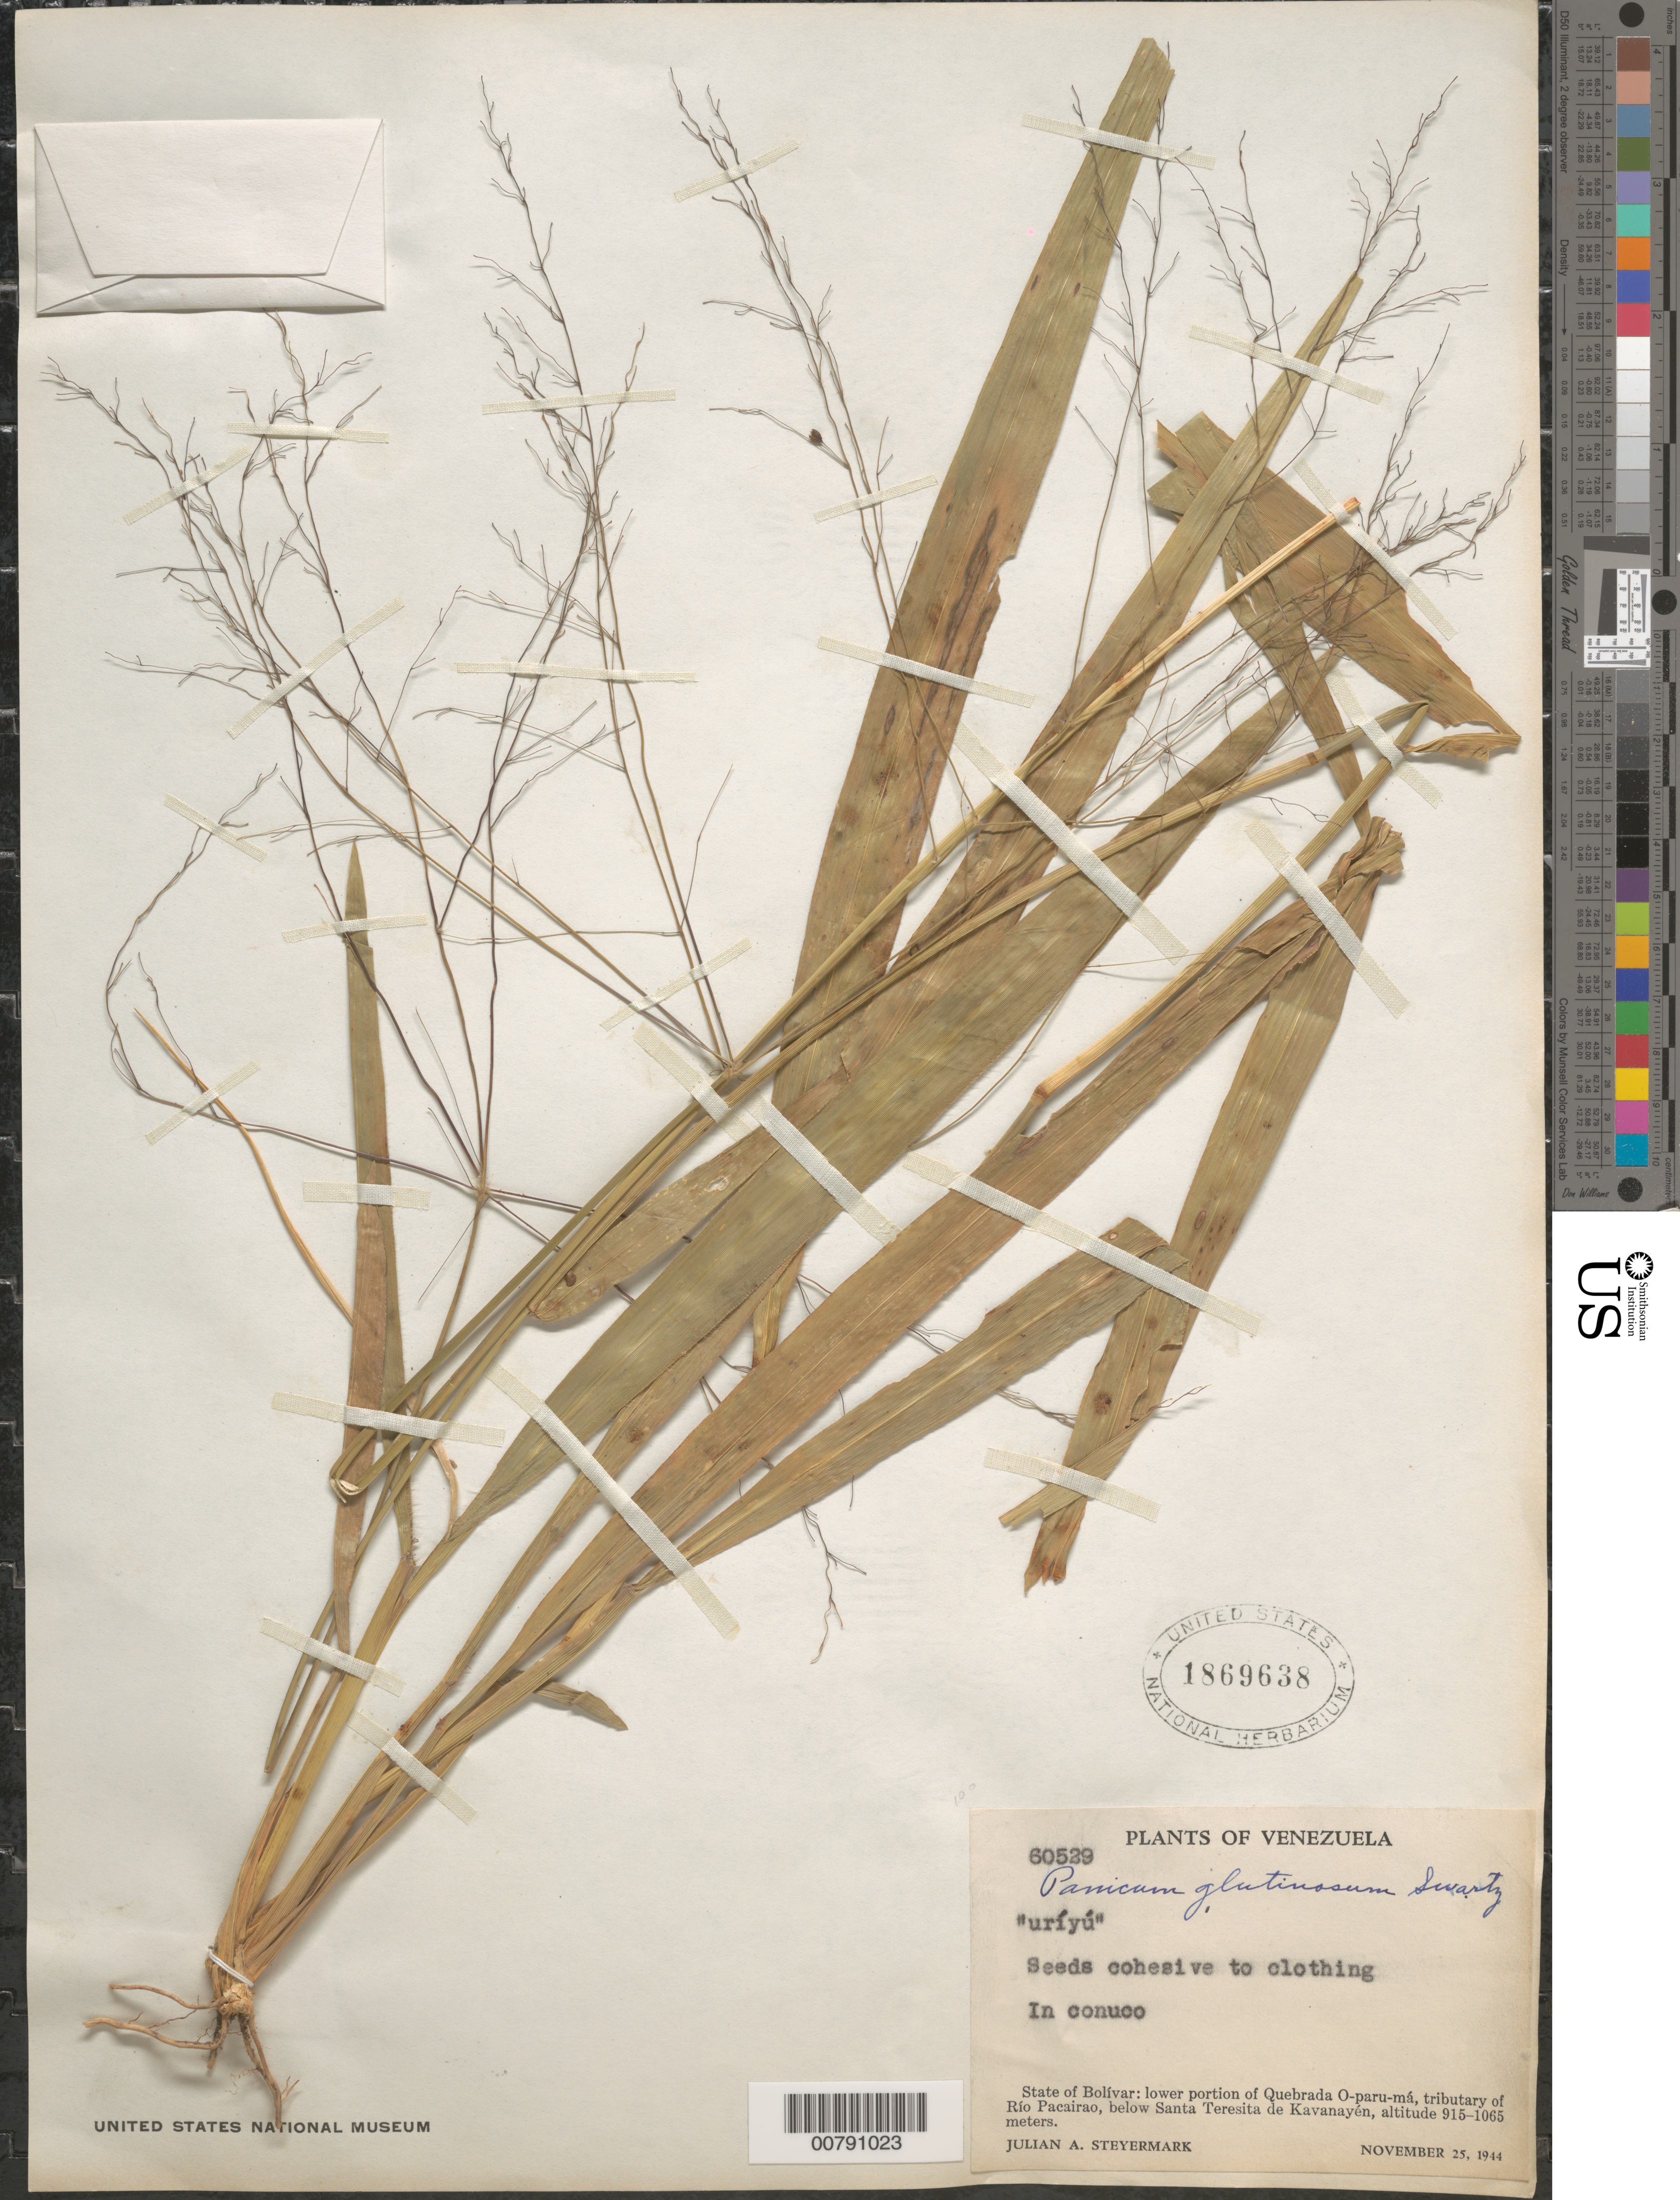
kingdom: Plantae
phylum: Tracheophyta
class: Liliopsida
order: Poales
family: Poaceae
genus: Homolepis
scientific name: Homolepis glutinosa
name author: (Sw.) Zuloaga & Soderstr.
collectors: J. Steyermark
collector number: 60529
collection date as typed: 25-Nov-44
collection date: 1944-11-25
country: Venezuela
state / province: Bolívar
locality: Quebrada O-paru-má, trib. of Río Pacairao, below Santa Teresita de Kavanayén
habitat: Conuco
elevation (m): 915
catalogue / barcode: US 1869638